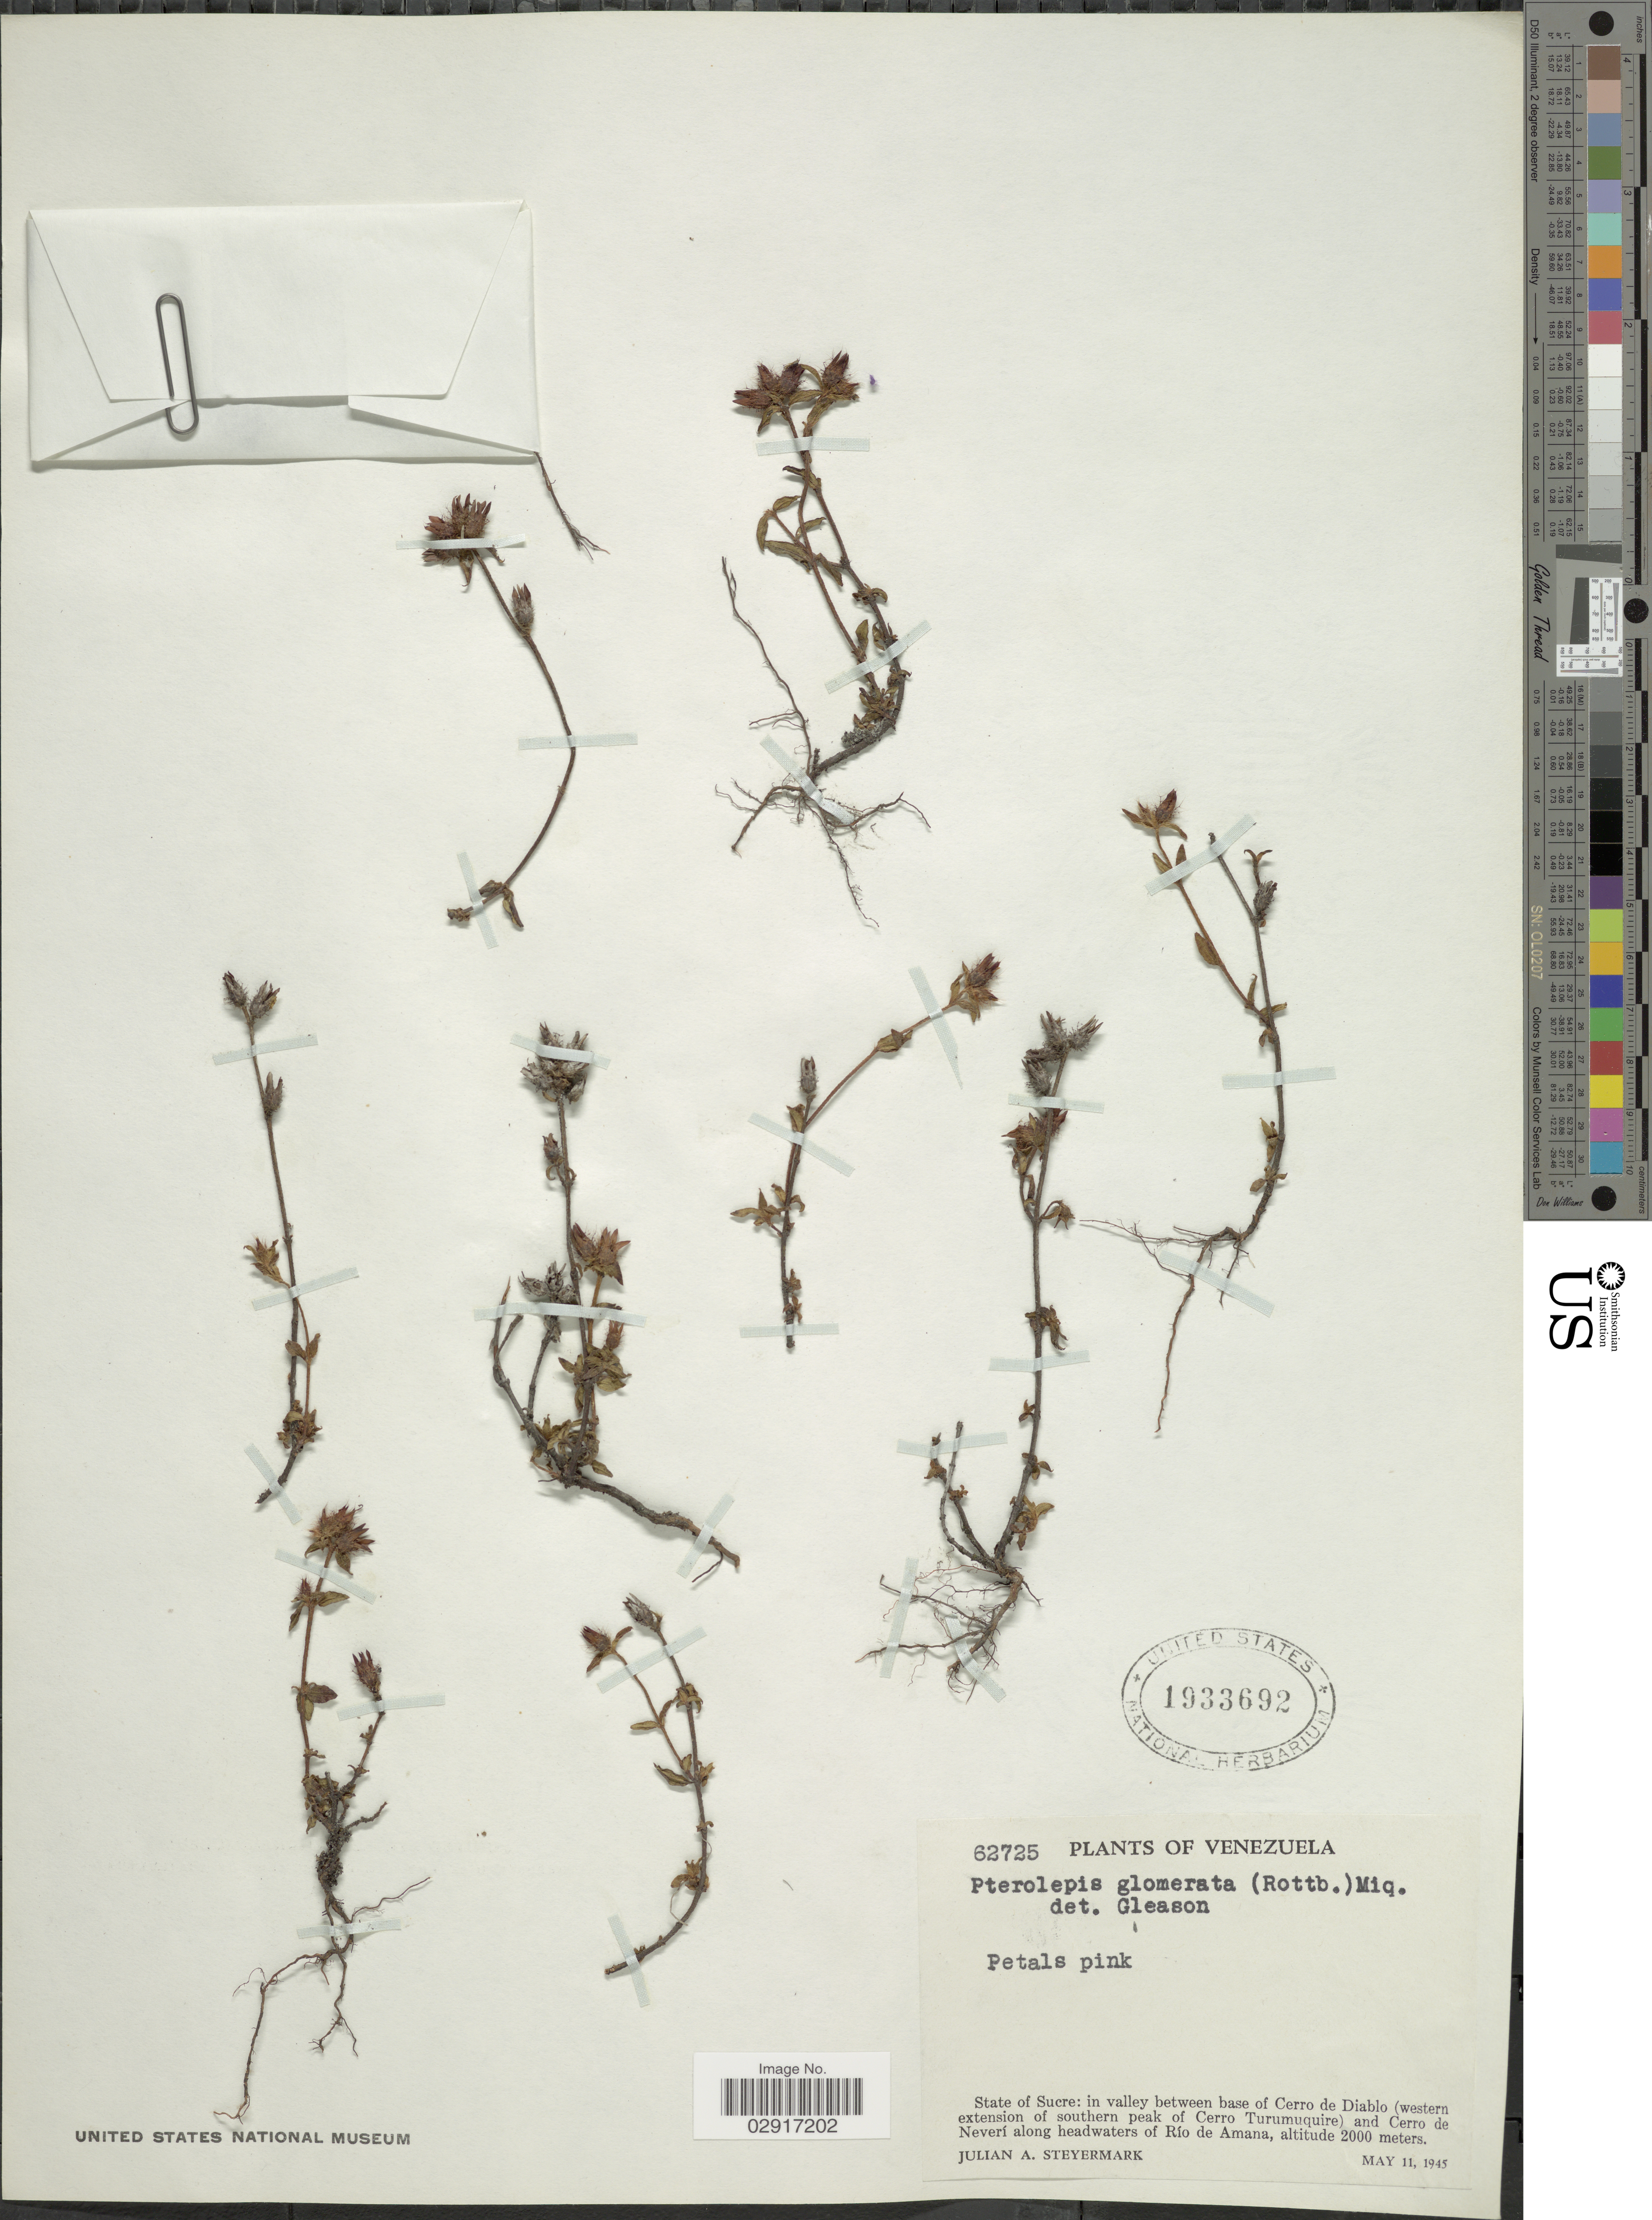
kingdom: Plantae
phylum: Tracheophyta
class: Magnoliopsida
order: Myrtales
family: Melastomataceae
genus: Pterolepis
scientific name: Pterolepis glomerata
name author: (Rottb.) Miq.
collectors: J. Steyermark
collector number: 62725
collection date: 1945-05-11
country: Venezuela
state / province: Sucre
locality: In valley between base of Cerro de Diablo (western extension of southern peak of Cerro Turumuquire) and Cerro de Neverí along headwaters of Río de Amana.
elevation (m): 2000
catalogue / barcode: US 1933692